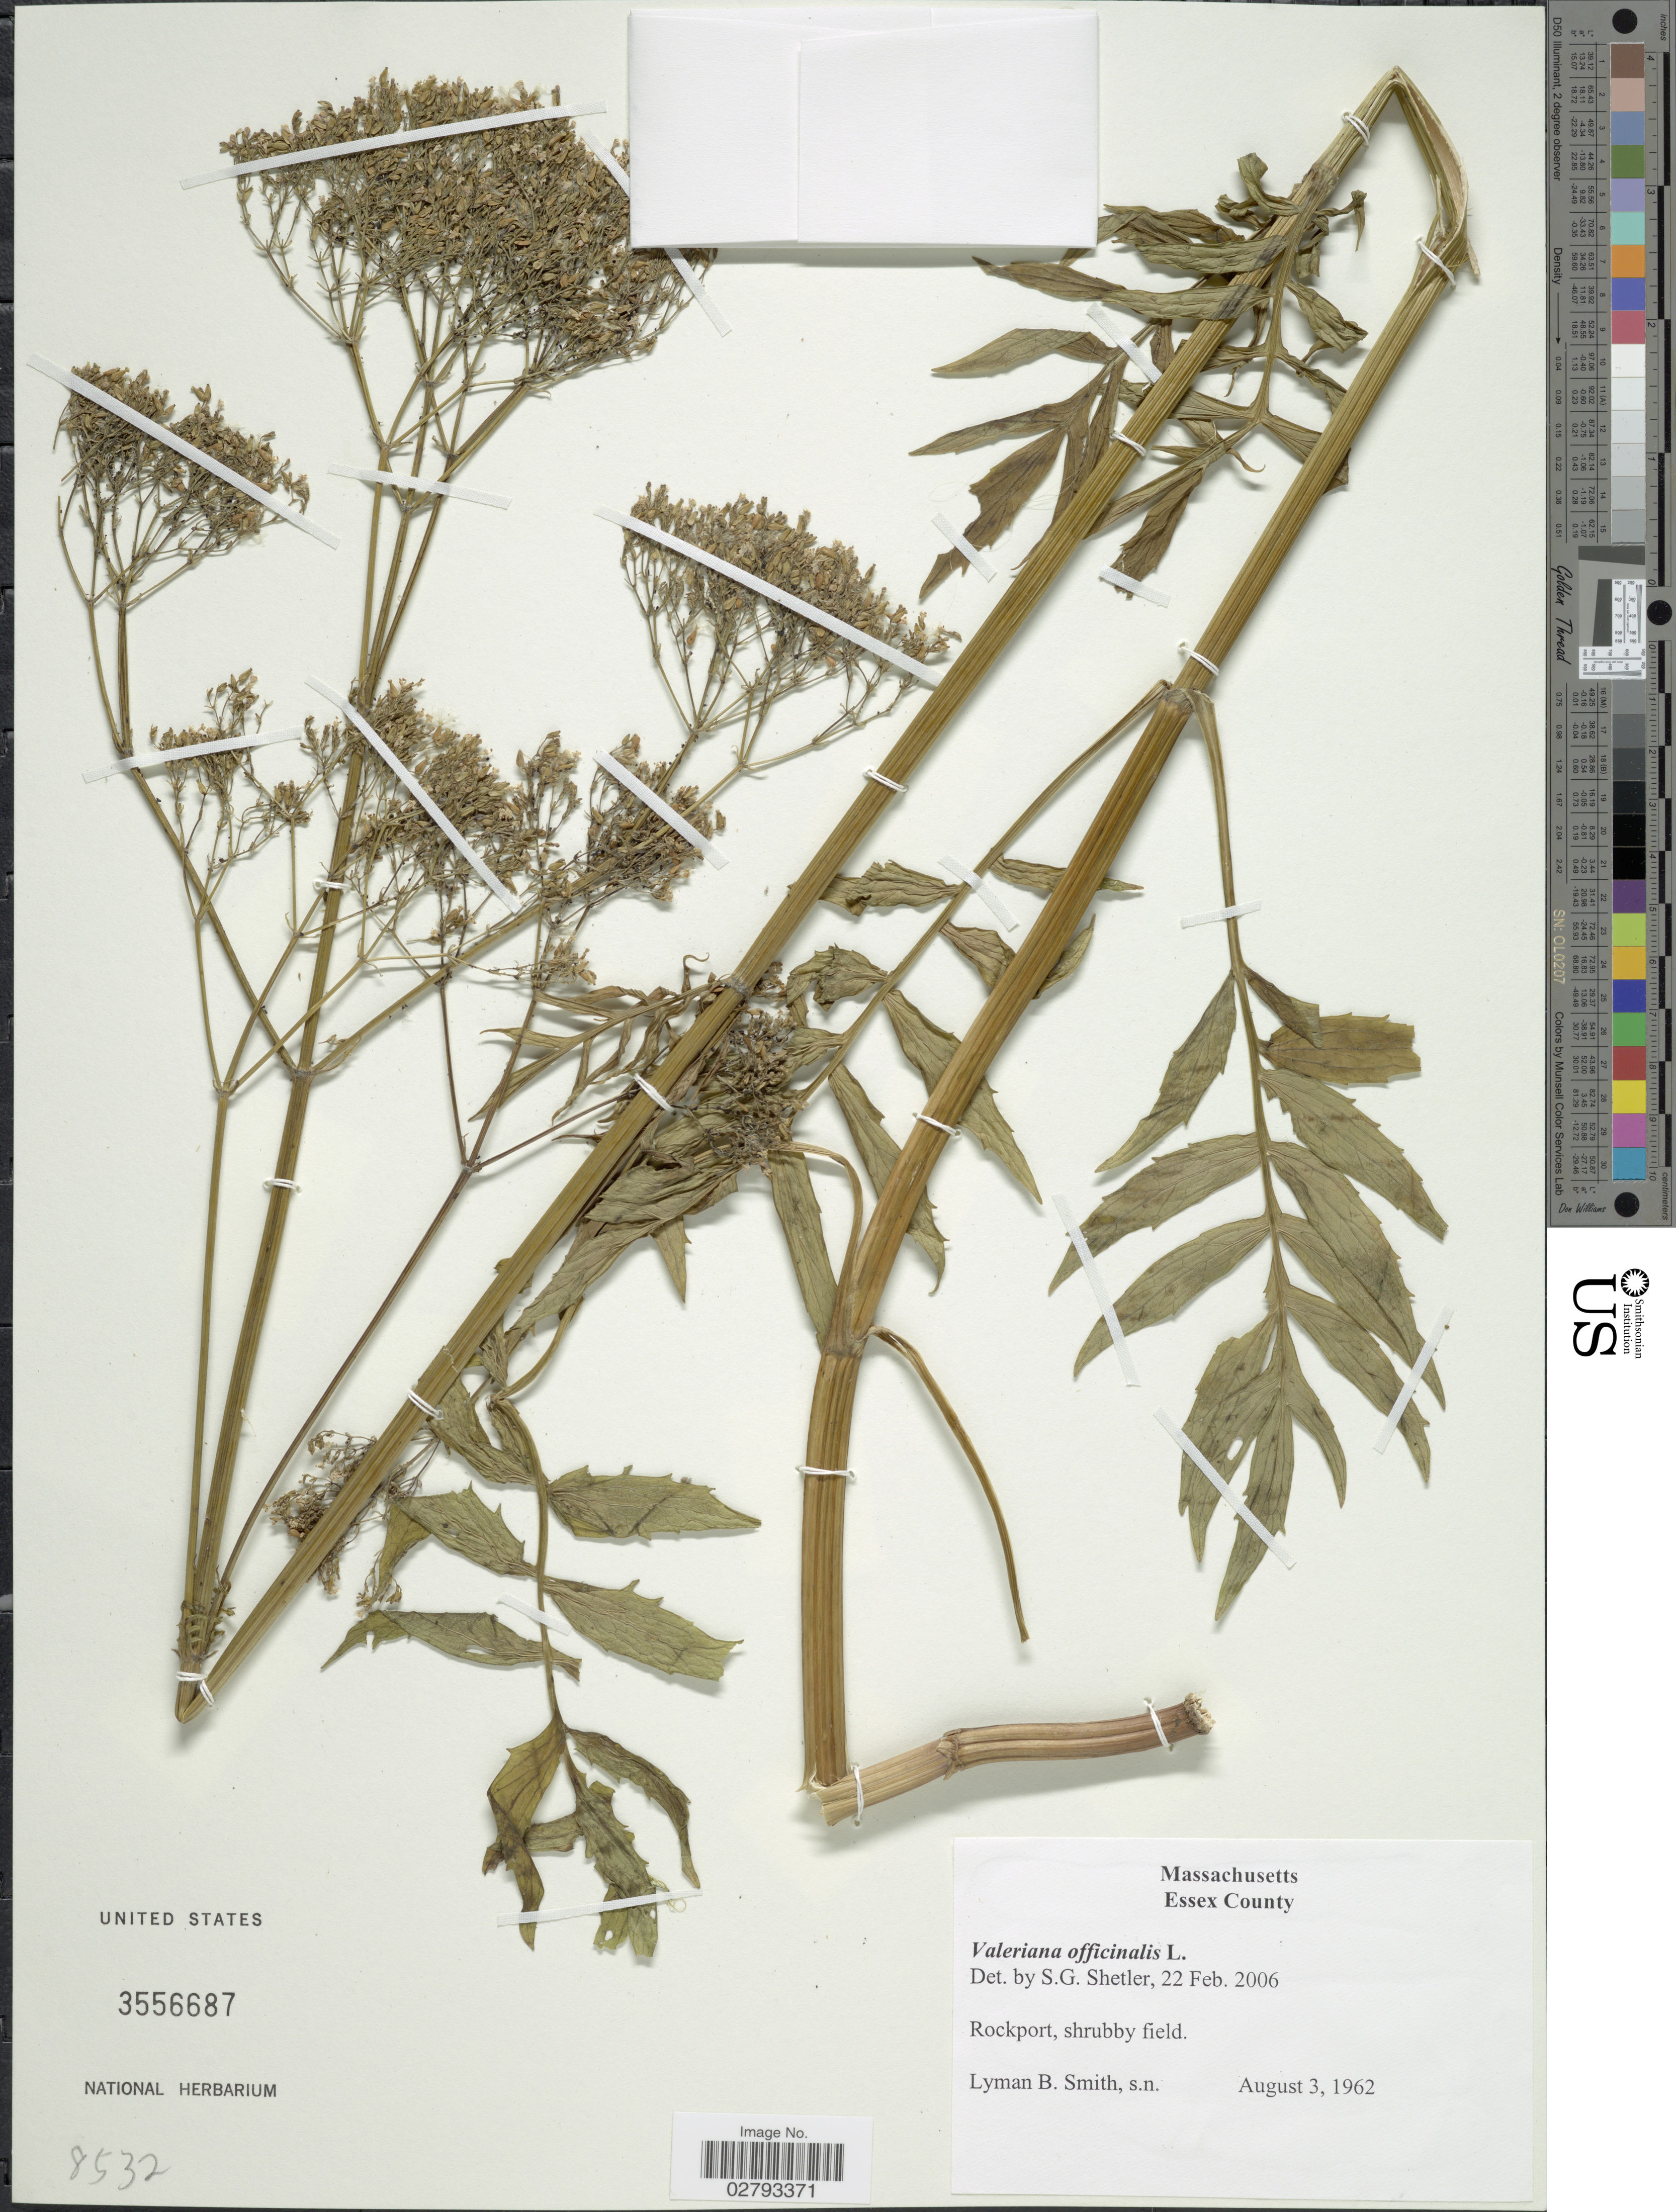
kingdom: Plantae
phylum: Tracheophyta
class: Magnoliopsida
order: Dipsacales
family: Caprifoliaceae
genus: Valeriana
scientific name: Valeriana officinalis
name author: L.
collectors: L. Smith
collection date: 1962-08-03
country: United States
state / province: Massachusetts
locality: Essex County. Rockport.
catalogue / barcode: US 3556687